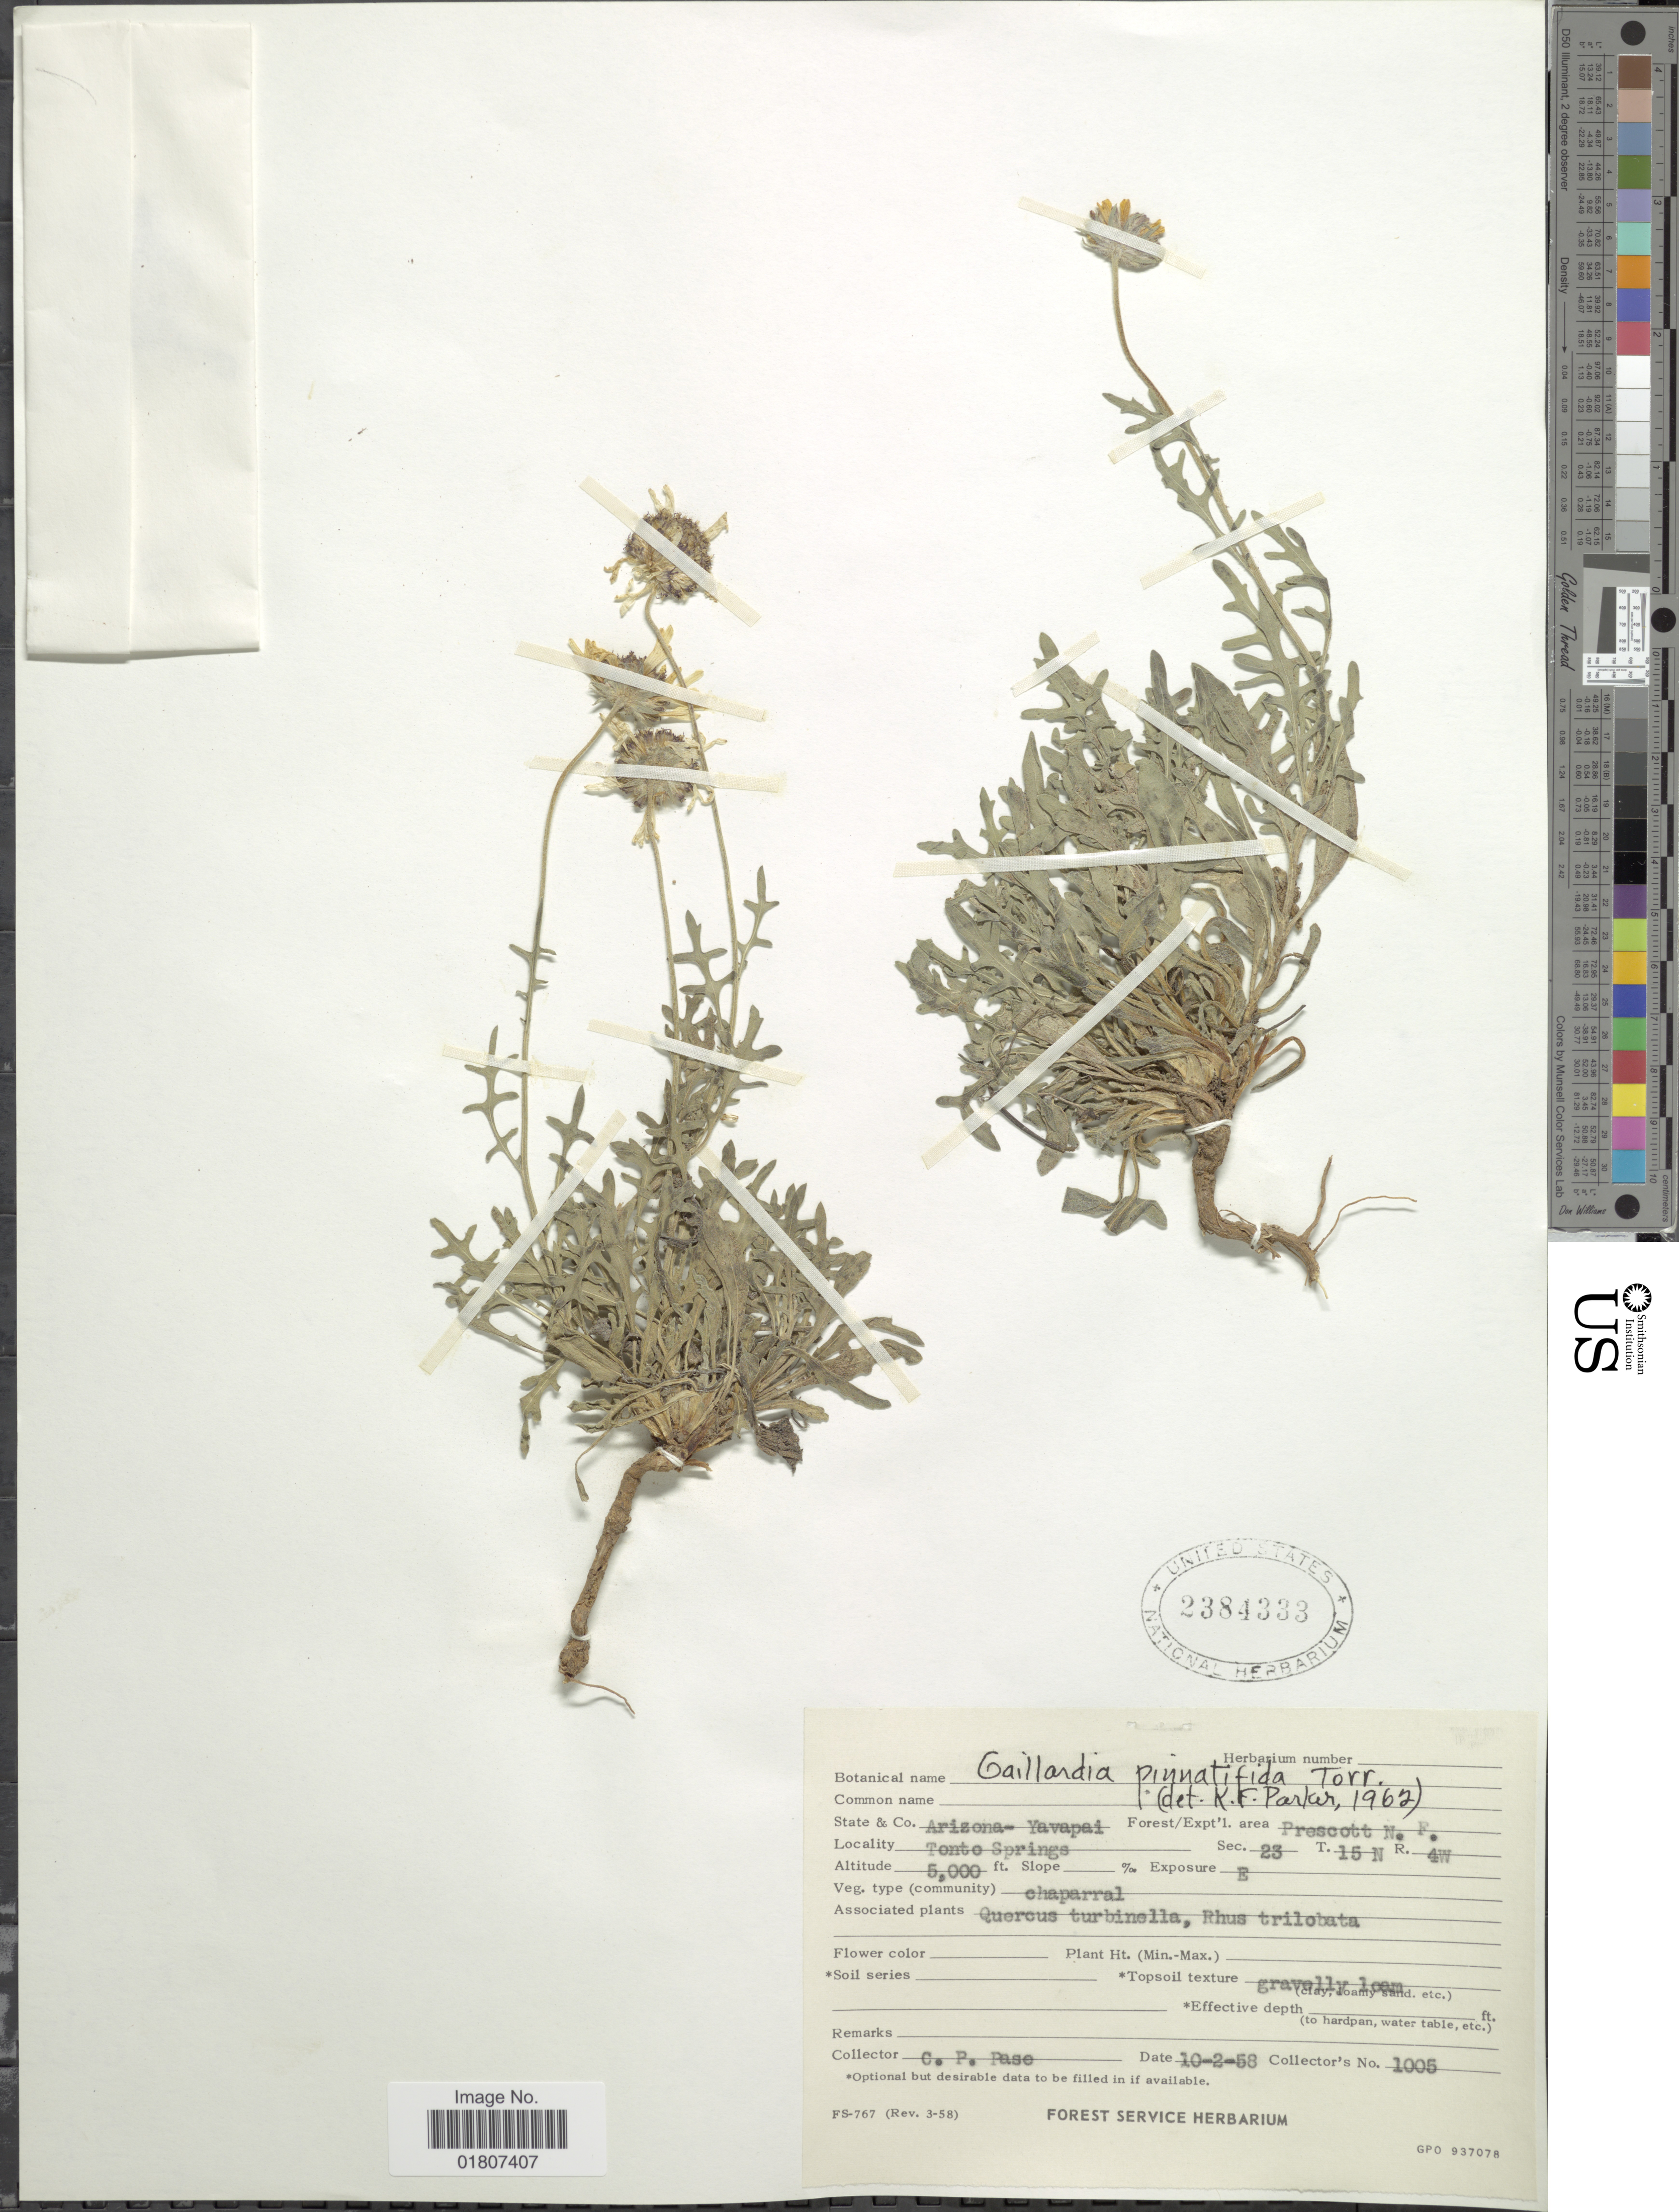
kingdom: Plantae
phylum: Tracheophyta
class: Magnoliopsida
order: Asterales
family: Asteraceae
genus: Gaillardia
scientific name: Gaillardia pinnatifida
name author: Torr.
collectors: C. P. Pase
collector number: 1005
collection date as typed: Transcribed d/m/y: 2/10/58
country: United States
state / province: Arizona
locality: Co. Yavapai. Prescott N. F. Tonto Springs. Sec. 23 T.15N R.4W Exposure E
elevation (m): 1524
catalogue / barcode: US 2384333